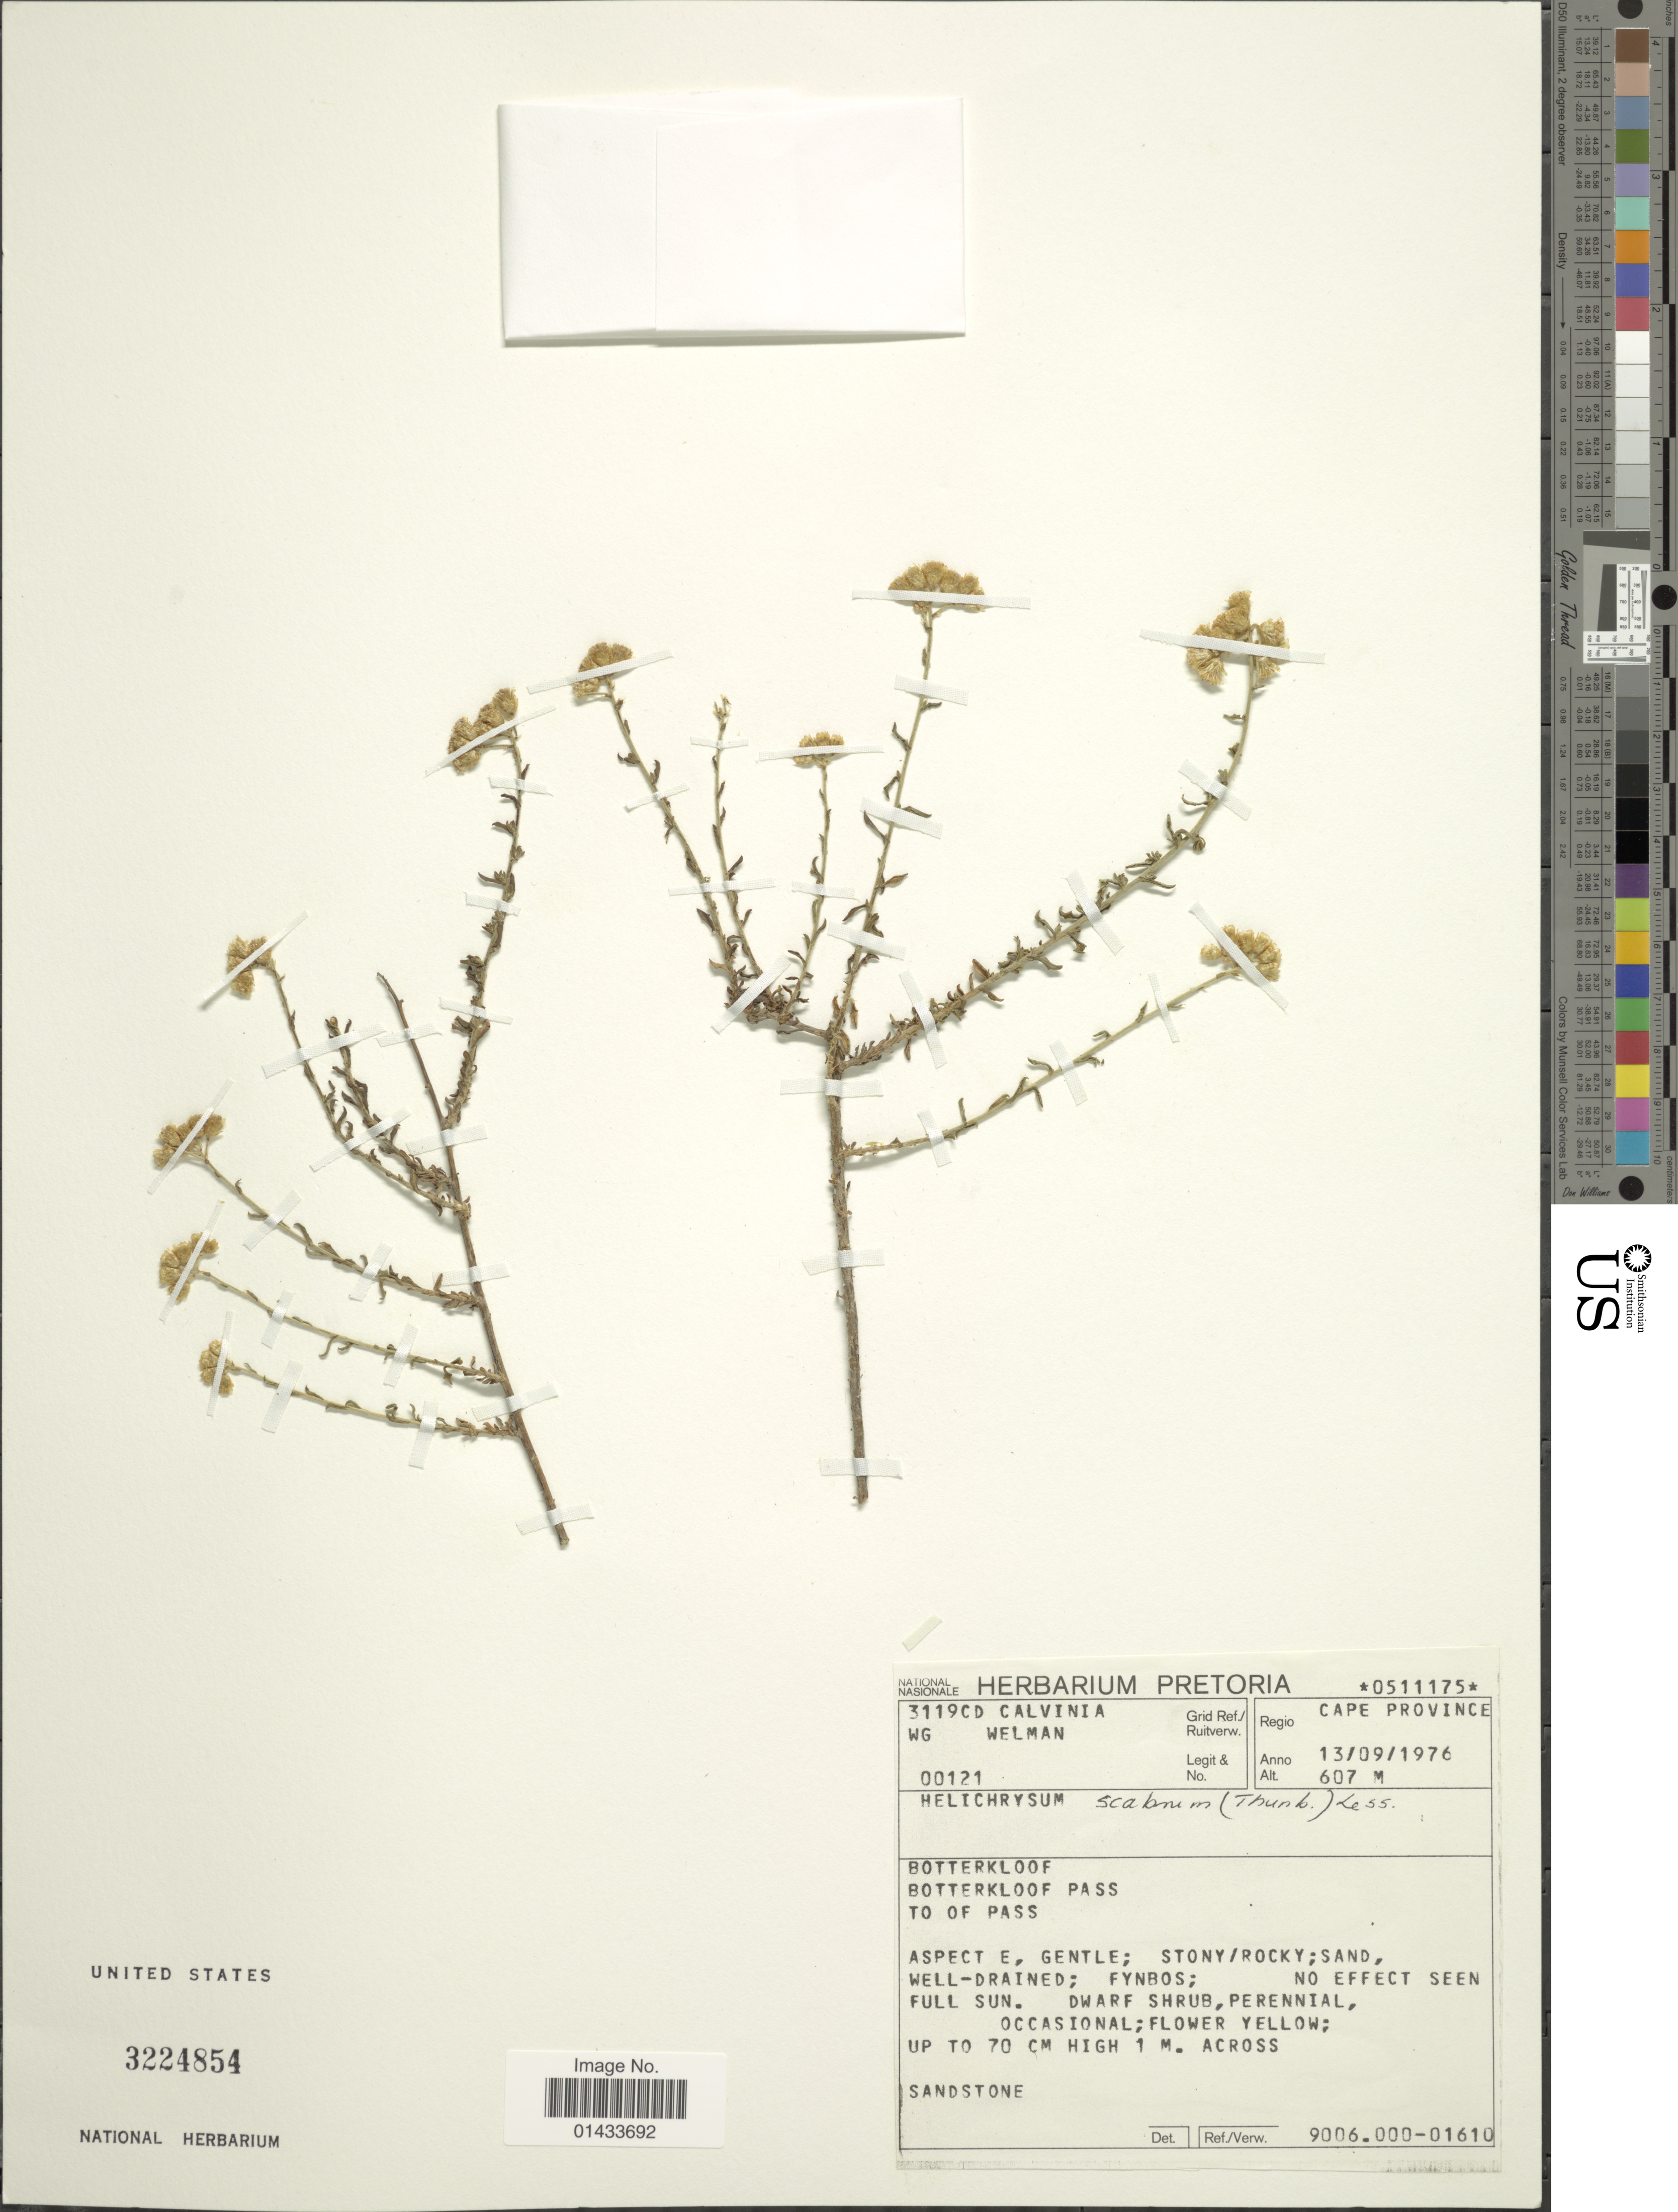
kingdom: Plantae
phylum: Tracheophyta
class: Magnoliopsida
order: Asterales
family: Asteraceae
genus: Helichrysum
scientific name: Helichrysum scabrum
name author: Less.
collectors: W. G. Welman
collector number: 00121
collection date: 1976-09-13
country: South Africa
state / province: Northern Cape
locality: Regio Cape Province, Grid Ref./ Ruitverw. 3119CD , Botterkloof, Botterkloof Pass to of Pass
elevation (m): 607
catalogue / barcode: US 3224854